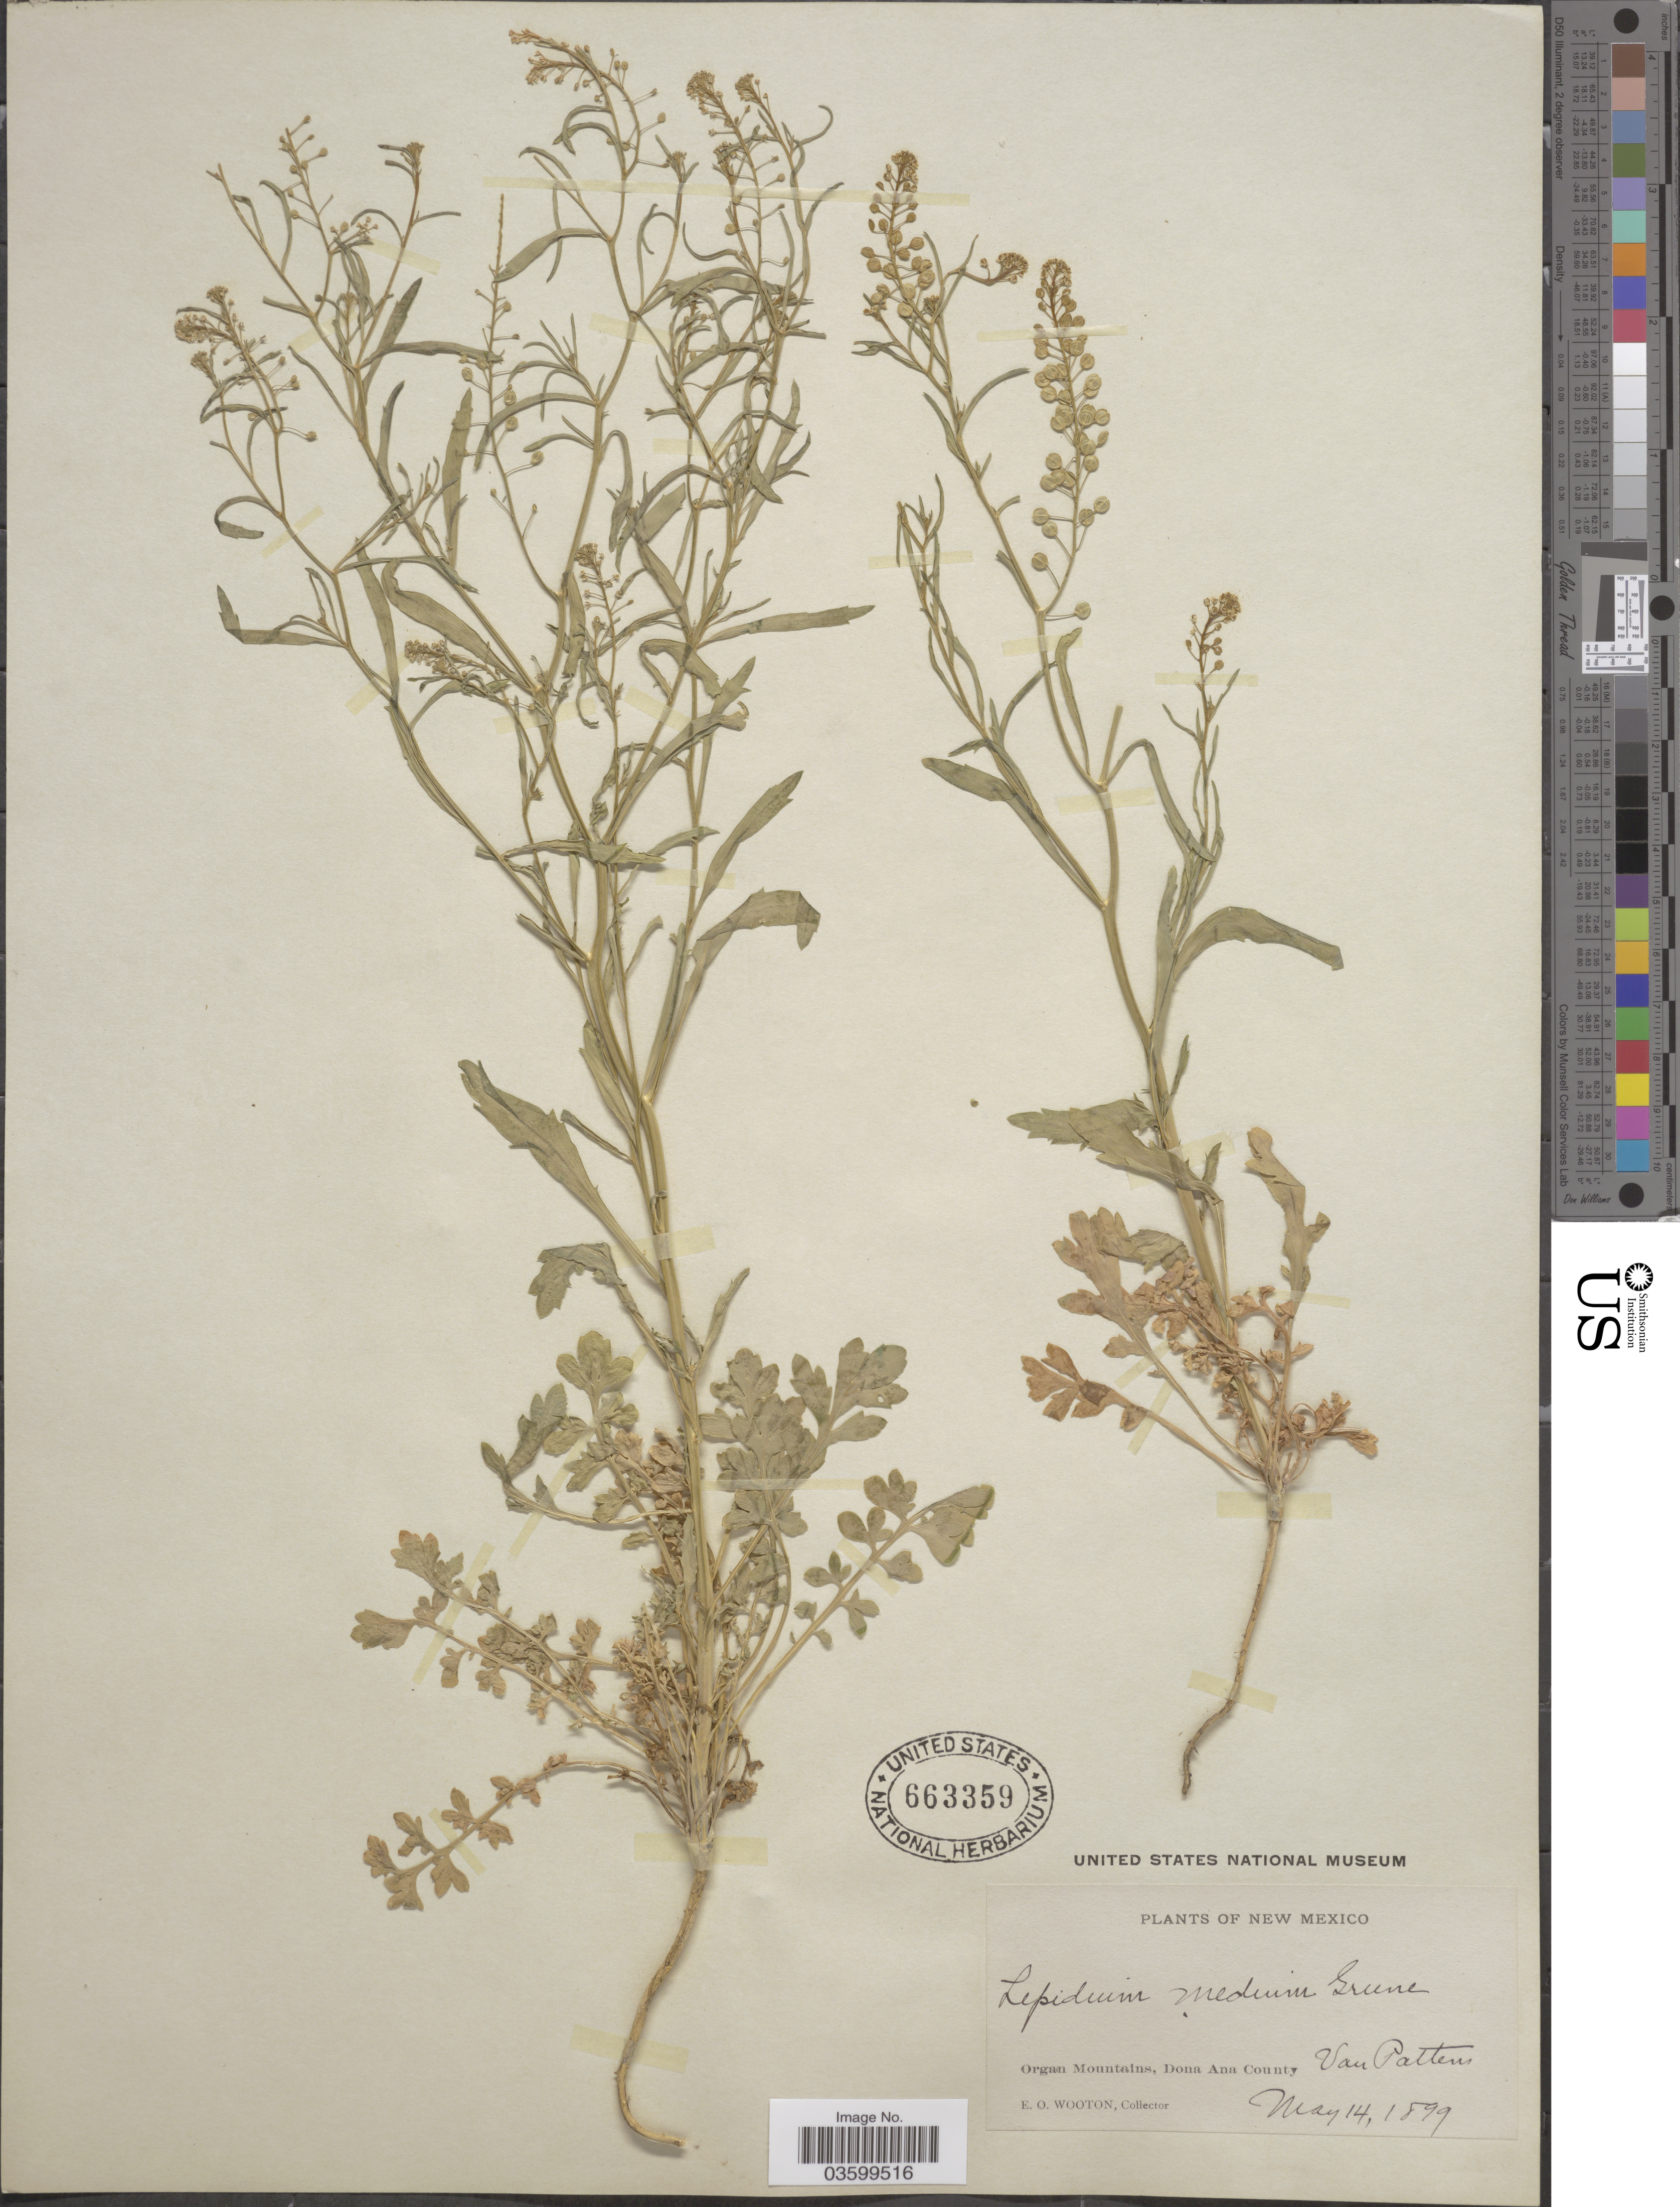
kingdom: Plantae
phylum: Tracheophyta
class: Magnoliopsida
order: Brassicales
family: Brassicaceae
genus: Lepidium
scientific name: Lepidium virginicum var. medium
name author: (Greene) C.L. Hitchc.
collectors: E. O. Wooton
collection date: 1899-05-14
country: United States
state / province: New Mexico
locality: Organ Mountains, Dona Ana County. Van Pattens.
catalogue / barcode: US 663359